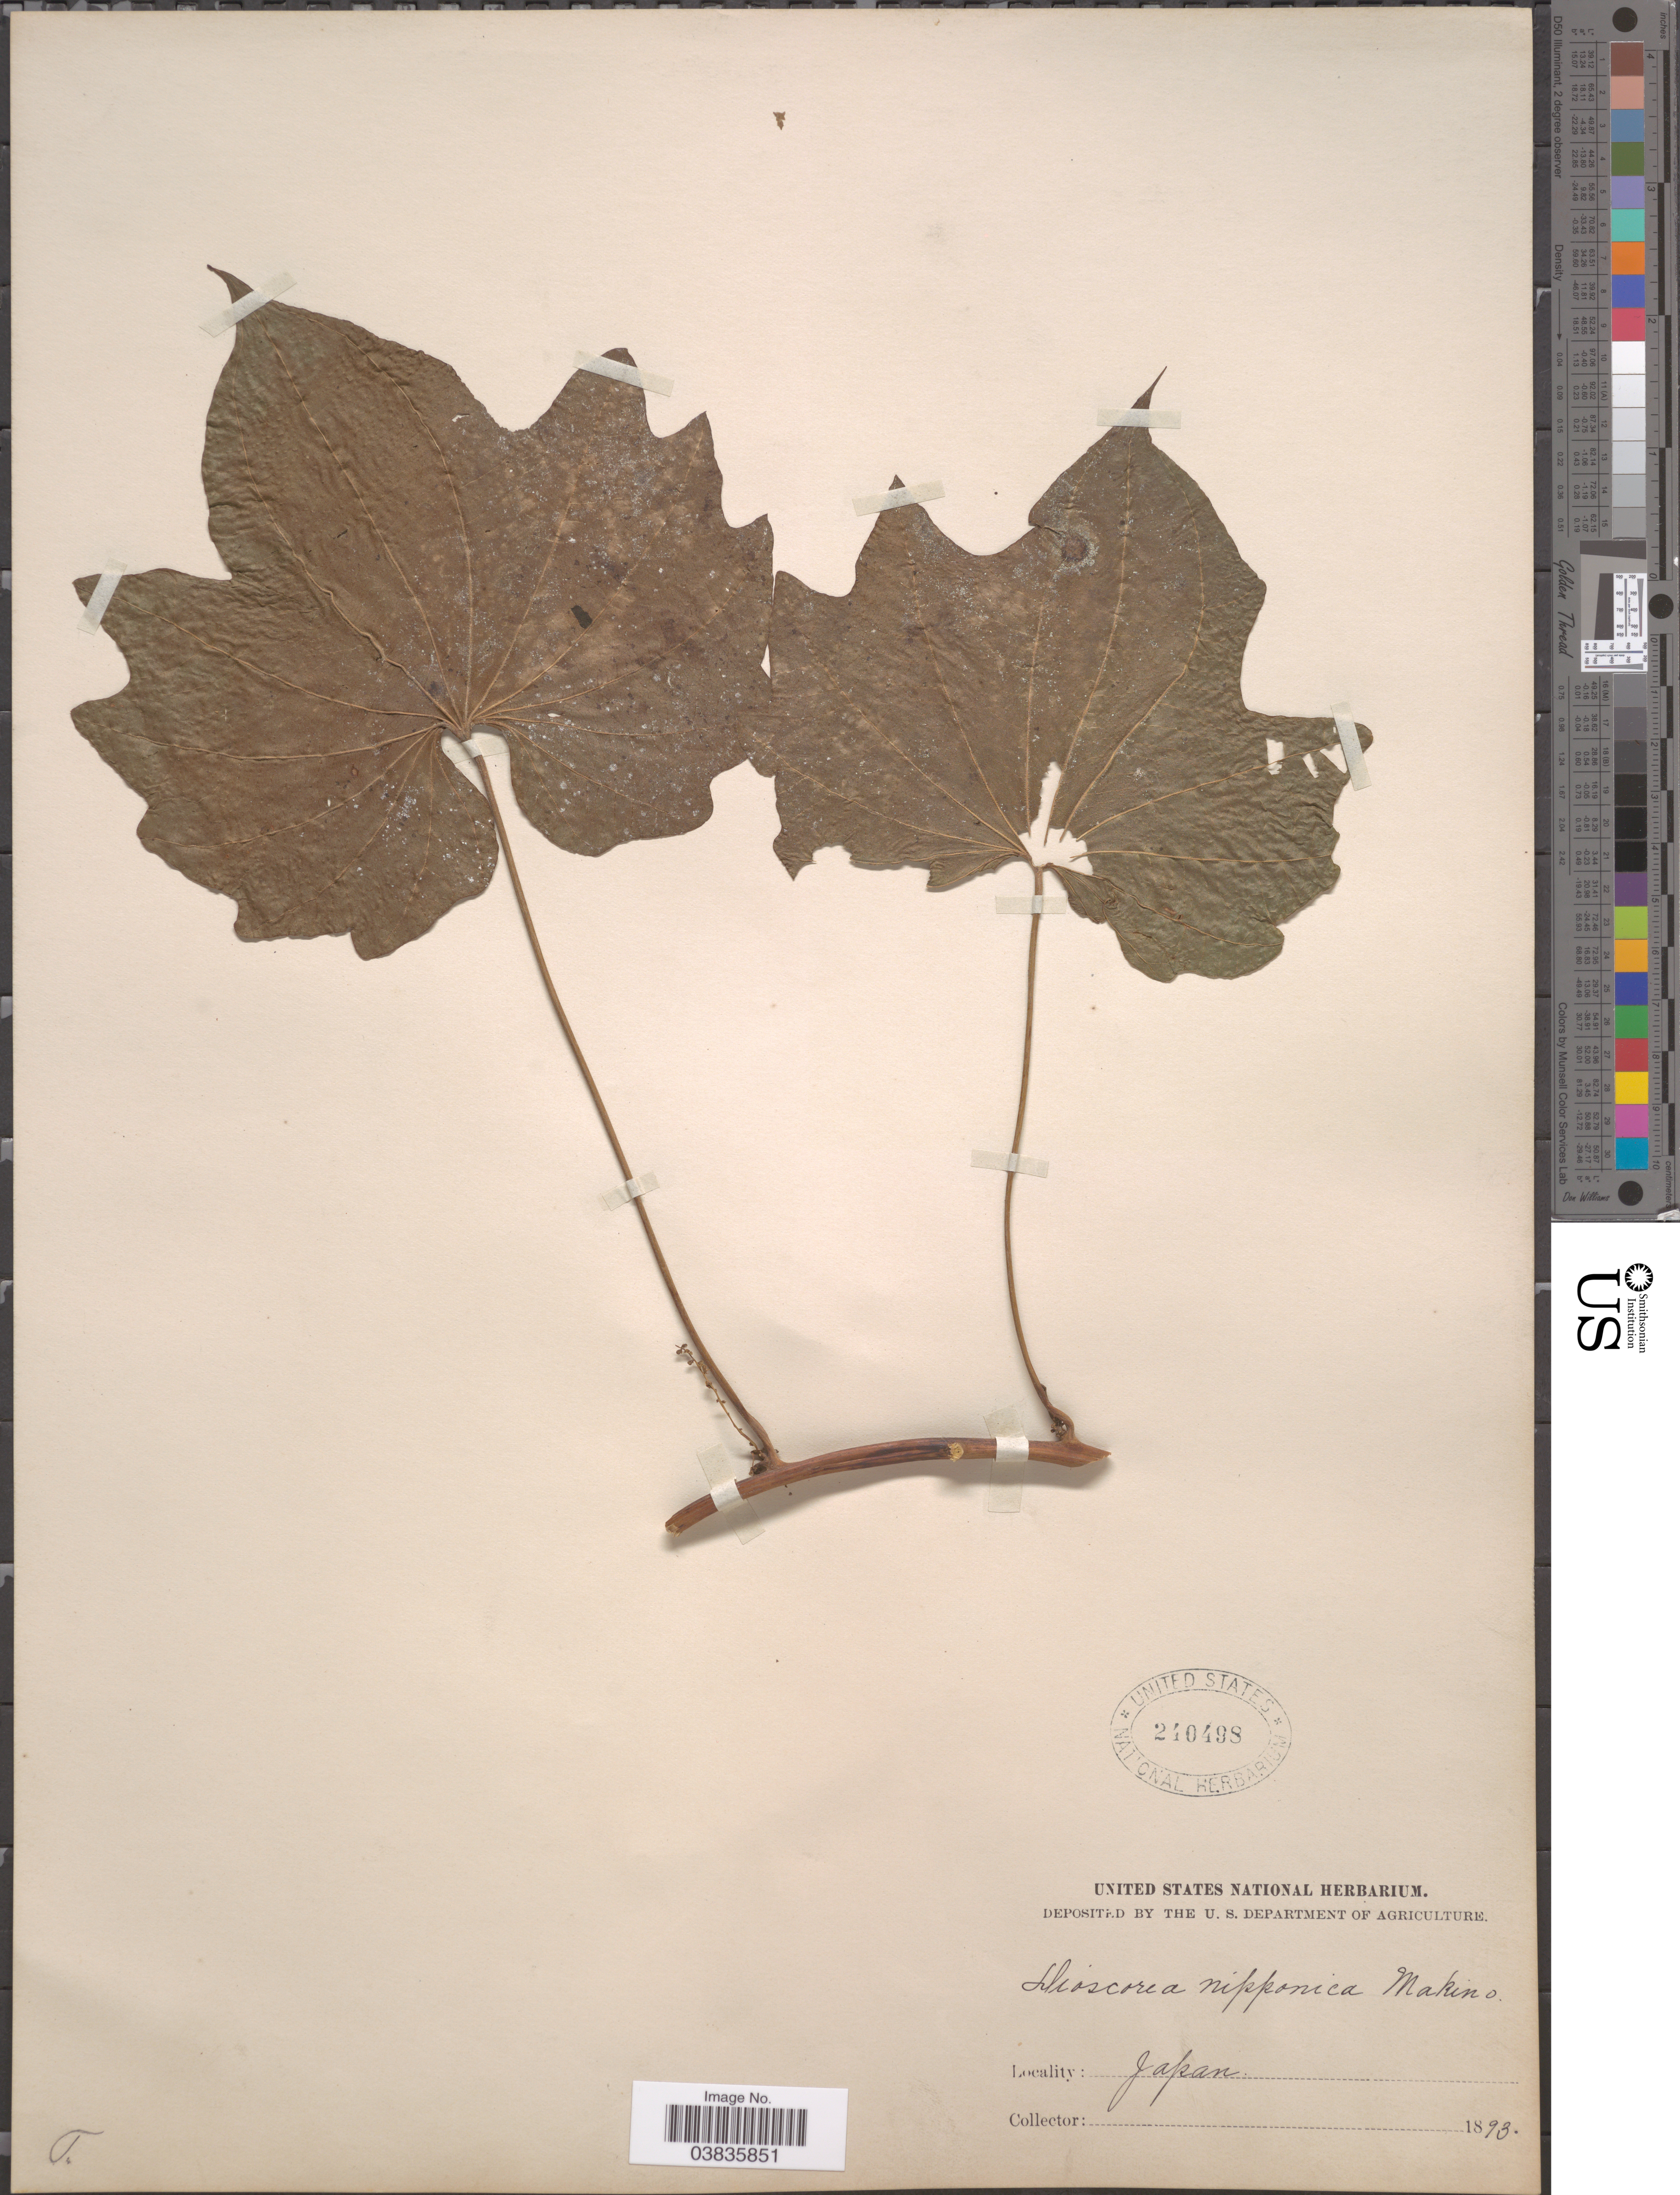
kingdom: Plantae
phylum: Tracheophyta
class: Liliopsida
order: Dioscoreales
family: Dioscoreaceae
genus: Dioscorea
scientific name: Dioscorea nipponica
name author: Makino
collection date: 1893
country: Japan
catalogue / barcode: US 240498